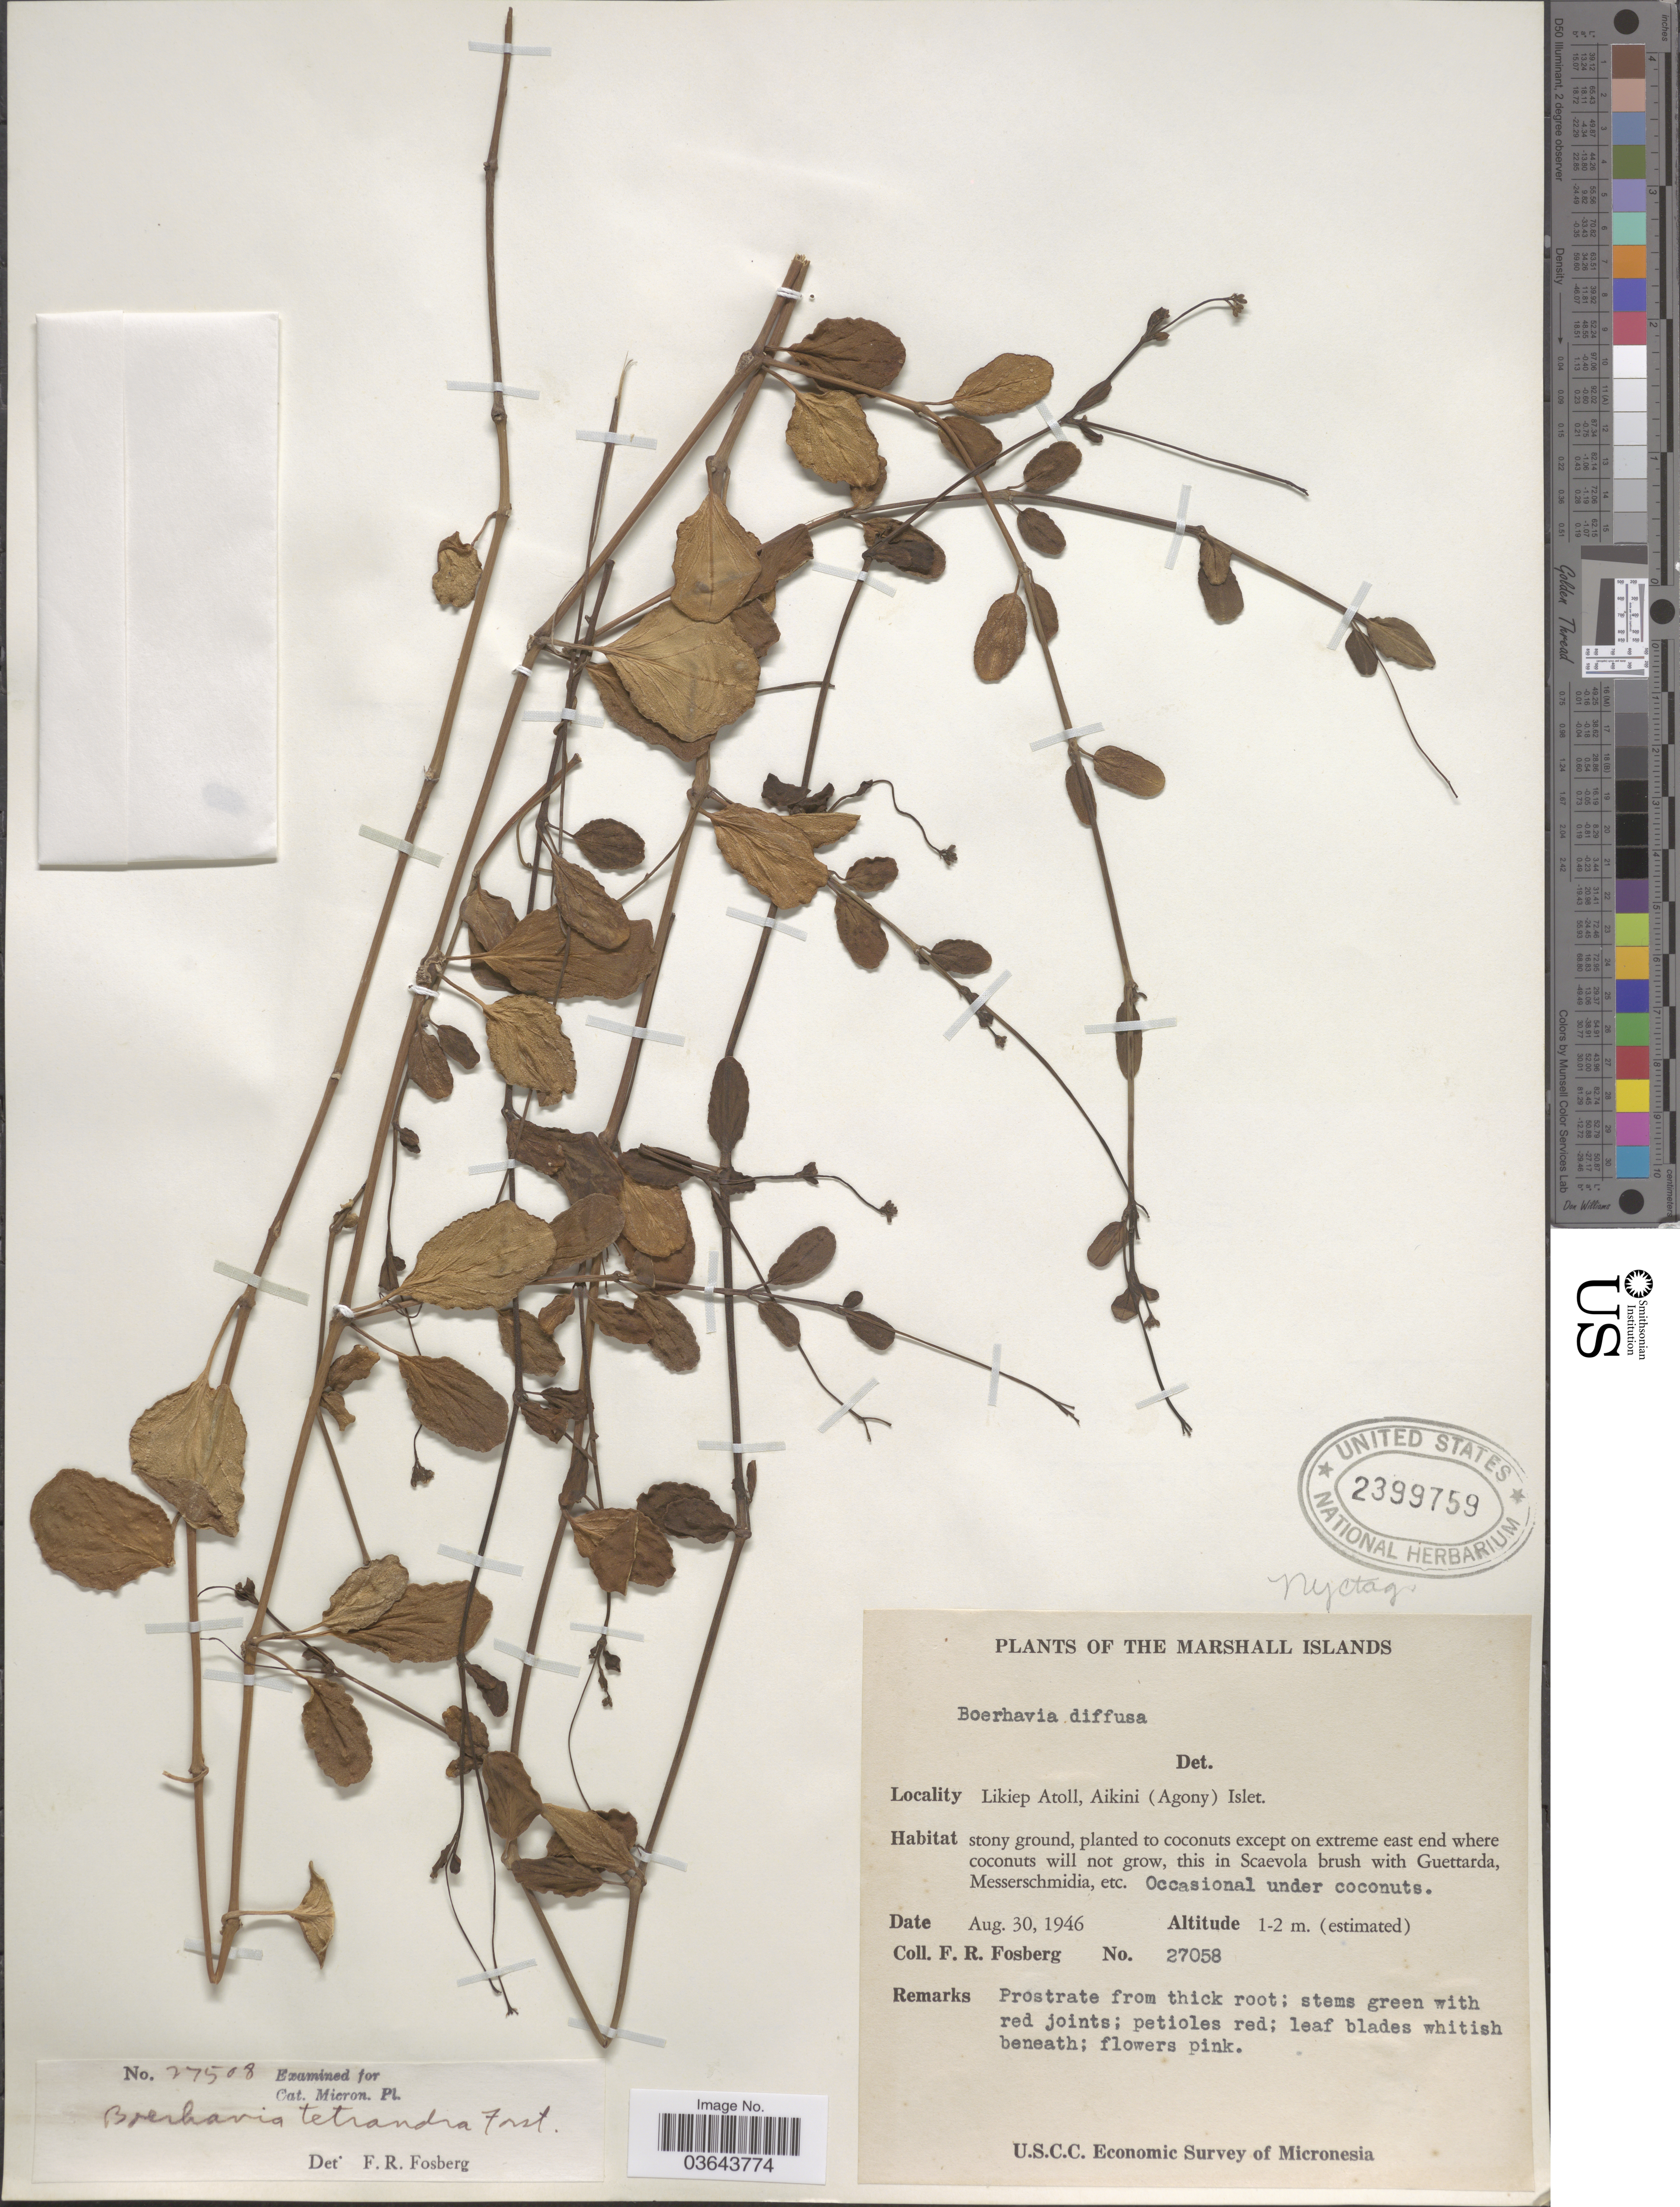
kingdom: Plantae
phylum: Tracheophyta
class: Magnoliopsida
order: Caryophyllales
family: Nyctaginaceae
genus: Boerhavia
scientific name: Boerhavia tetrandra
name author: G. Forst.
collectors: F. R. Fosberg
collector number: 27058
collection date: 1946-08-30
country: Marshall Islands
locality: Likiep Atoll, Aikini (Agony) Islet.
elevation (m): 1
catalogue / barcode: US 2399759